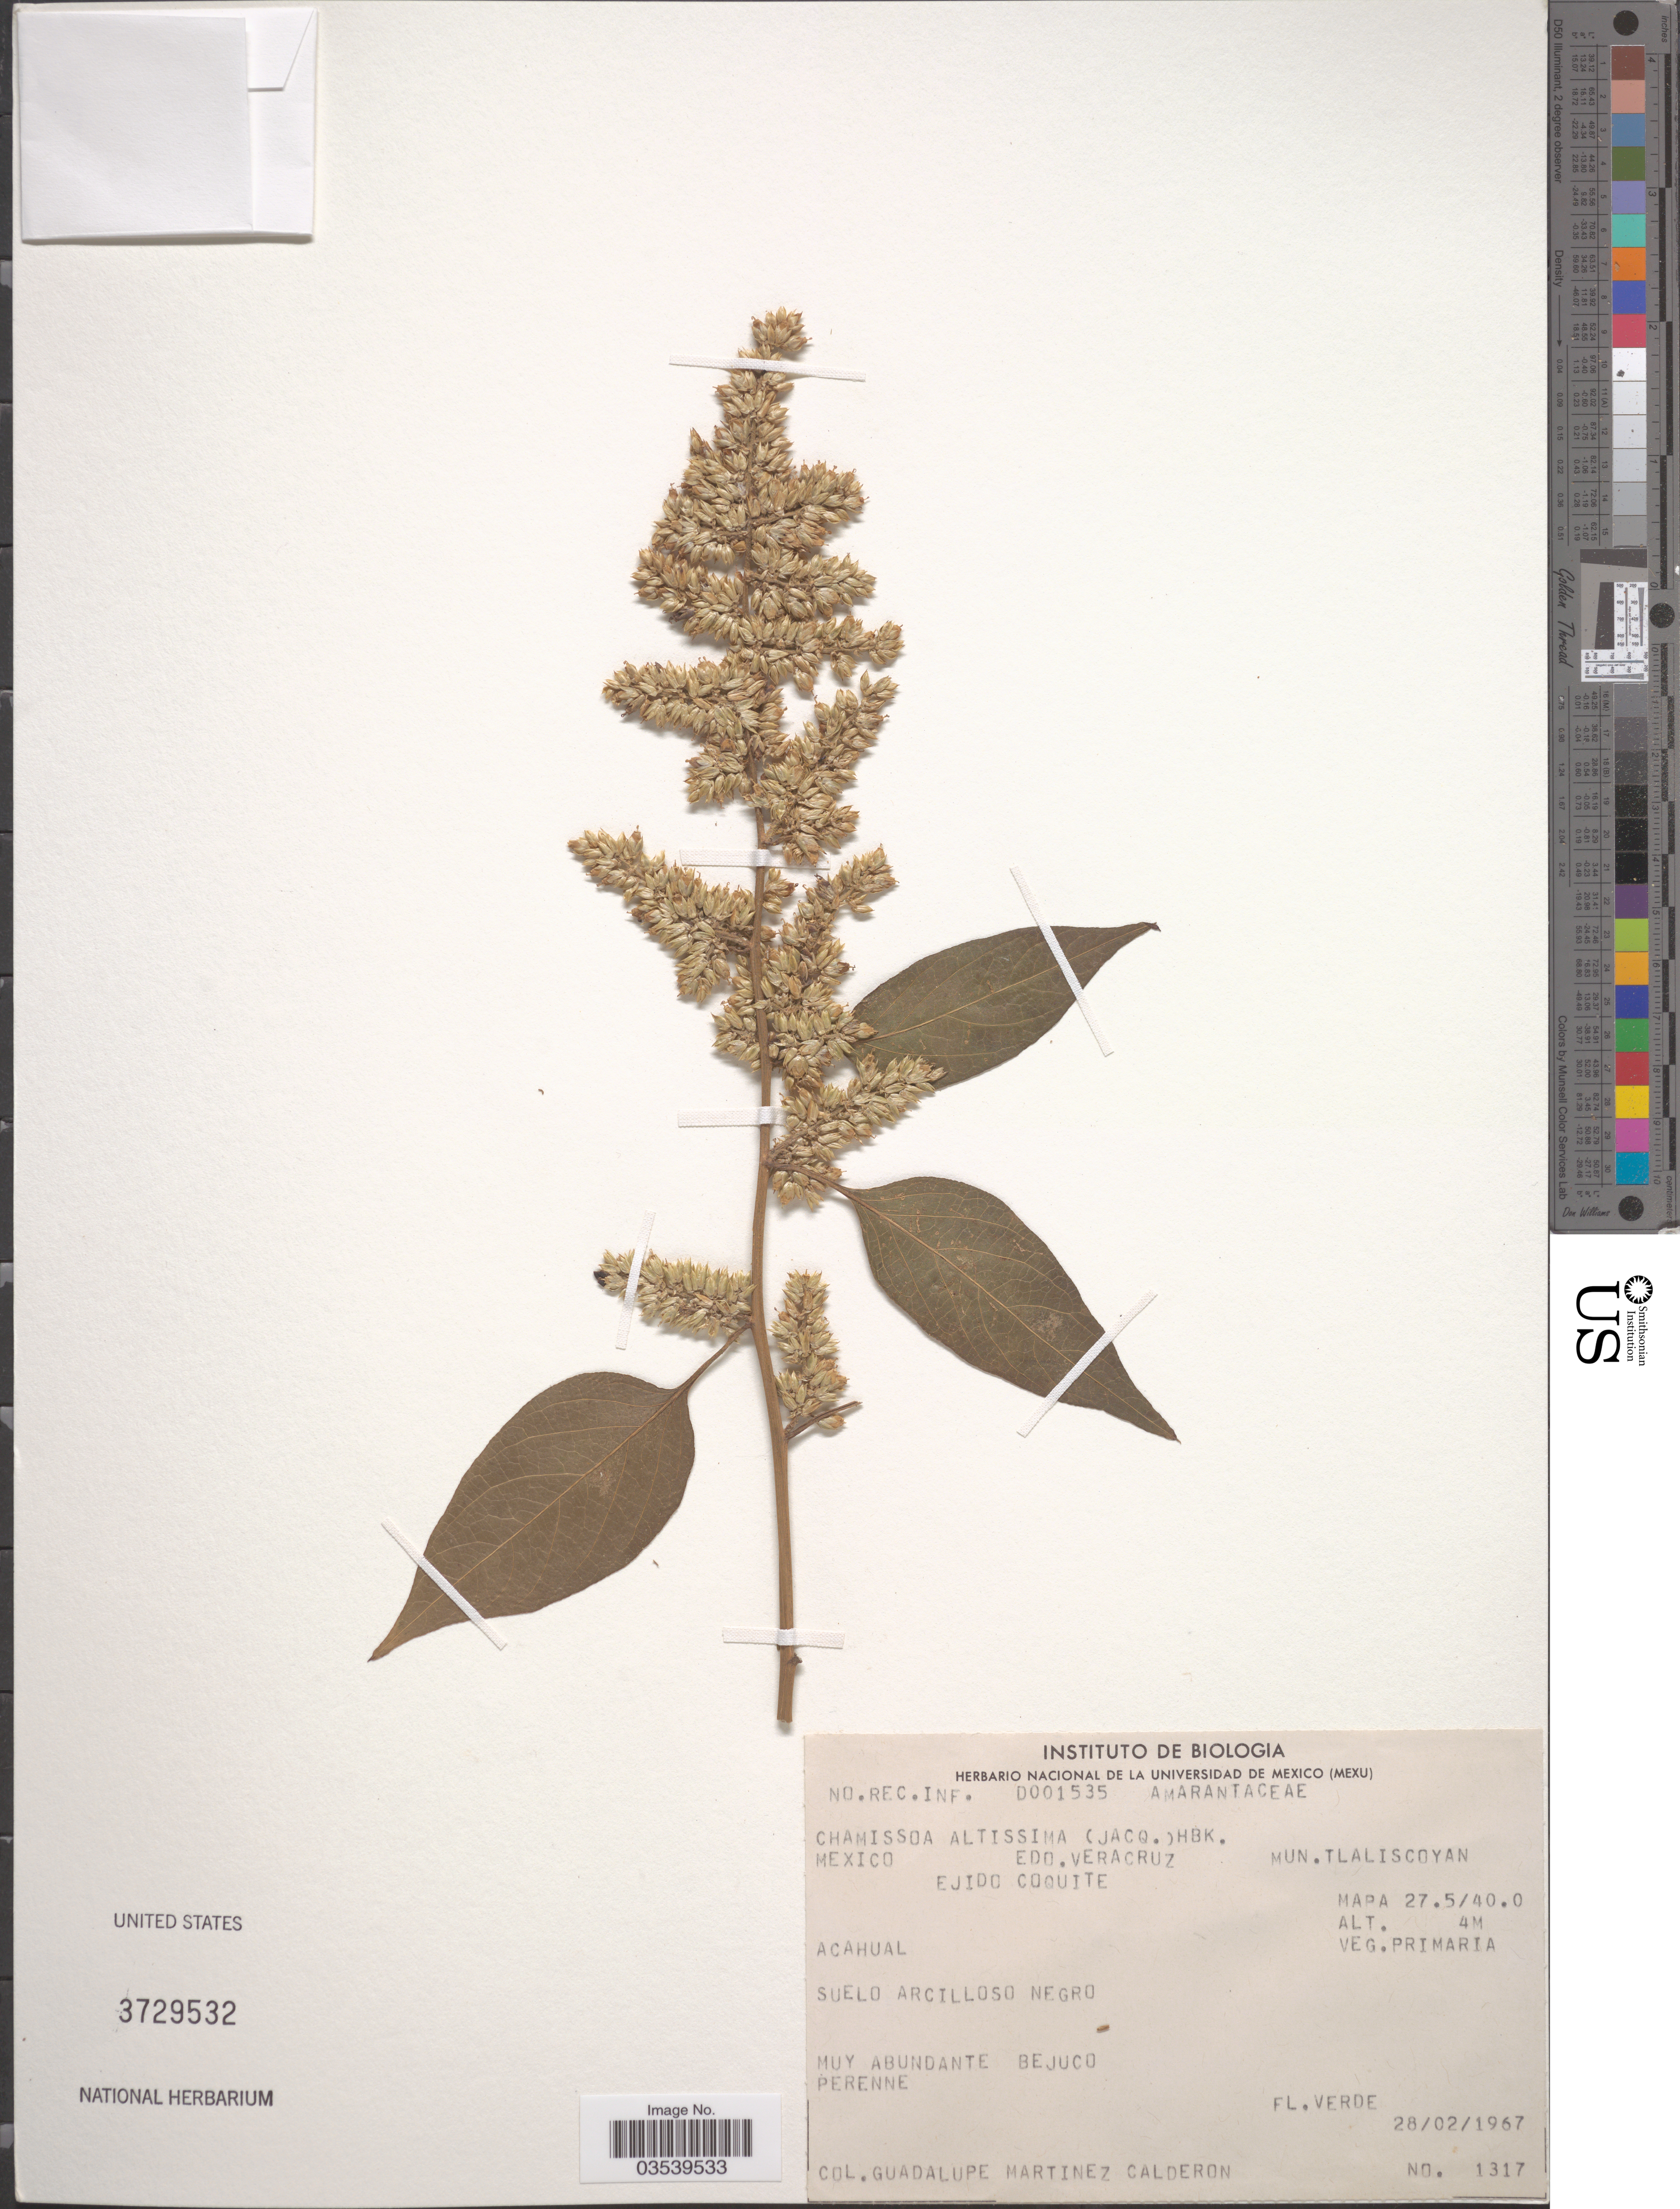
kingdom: Plantae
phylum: Tracheophyta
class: Magnoliopsida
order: Caryophyllales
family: Amaranthaceae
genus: Chamissoa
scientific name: Chamissoa altissima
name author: (Jacq.) Kunth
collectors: G. Martinez-C.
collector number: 1317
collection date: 1967-02-28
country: Mexico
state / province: Veracruz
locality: Edo. Veracruz. Ejido Coquite. Mun. Tlaliscoyan. Acahual. Mapa 27.5/40.0.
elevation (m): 4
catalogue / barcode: US 3729532